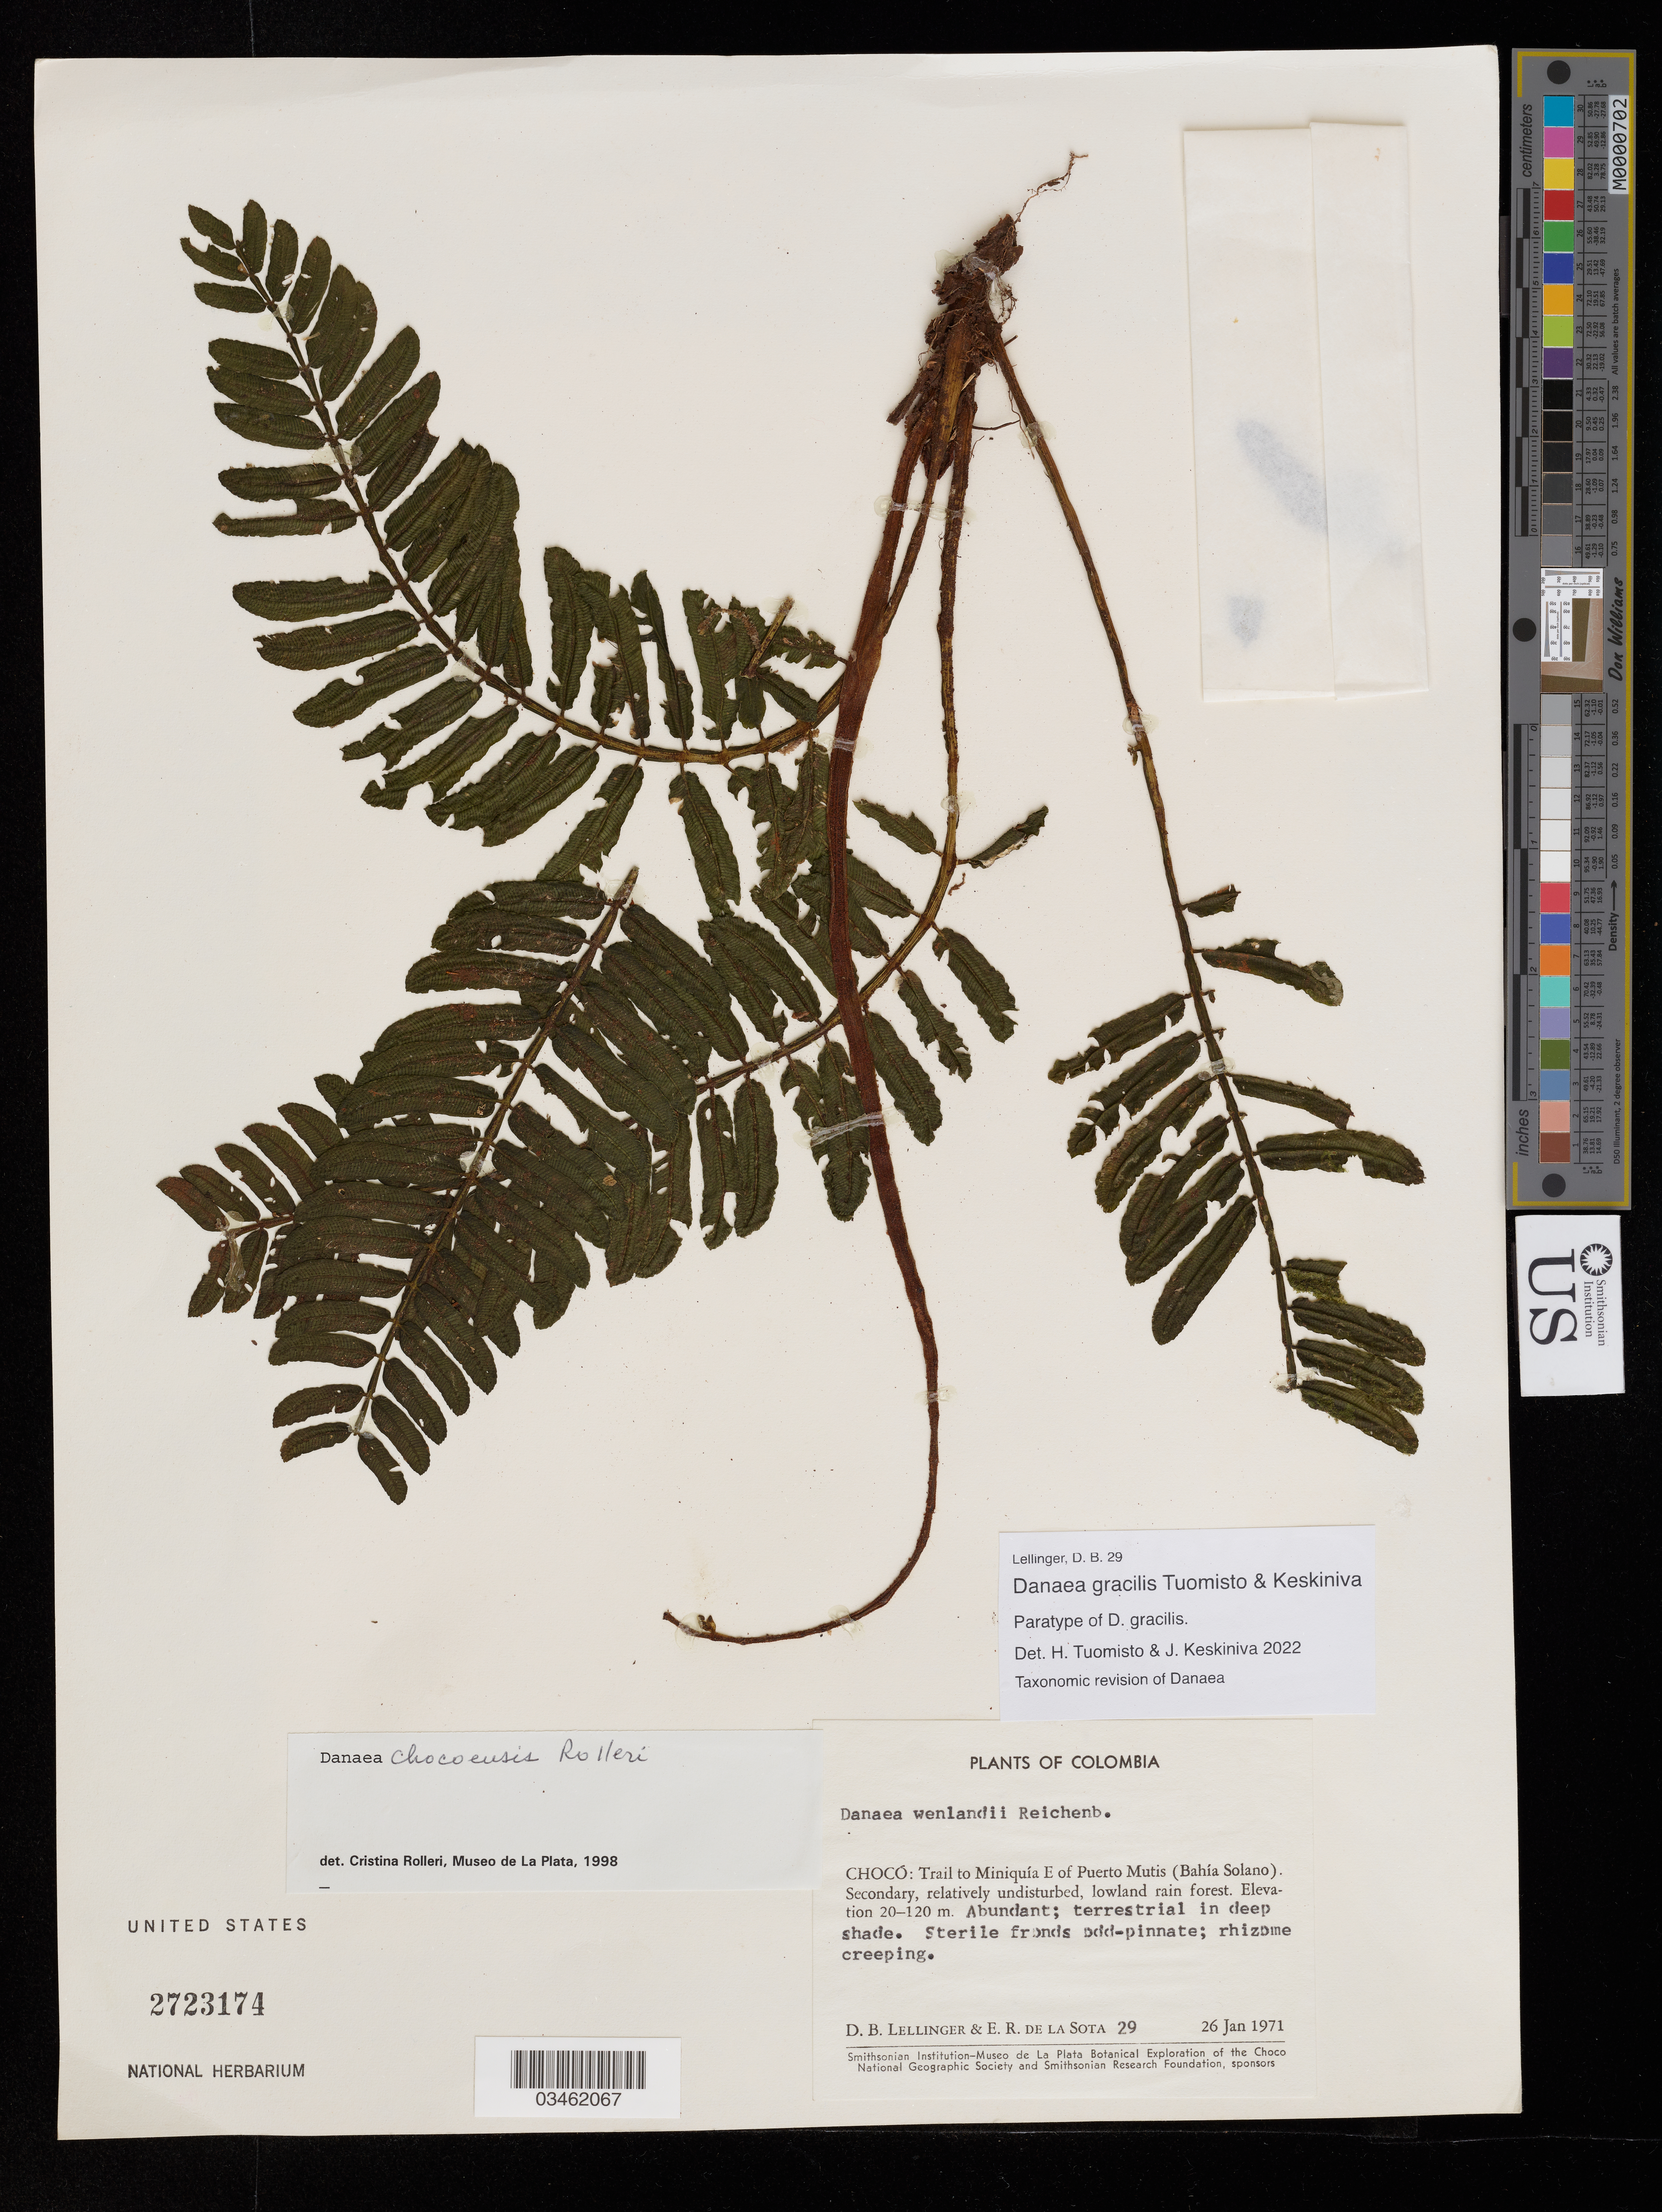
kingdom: Plantae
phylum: Tracheophyta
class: Polypodiopsida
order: Marattiales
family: Marattiaceae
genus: Danaea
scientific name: Danaea gracilis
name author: Tuomisto & Keskiniva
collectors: D. B. Lellinger & E. R. de la Sota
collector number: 29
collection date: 1971-01-26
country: Colombia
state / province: Chocó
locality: Trail to Miniquía E of Puerto Mutis (Bahía Solano).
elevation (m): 20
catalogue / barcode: US 2723174